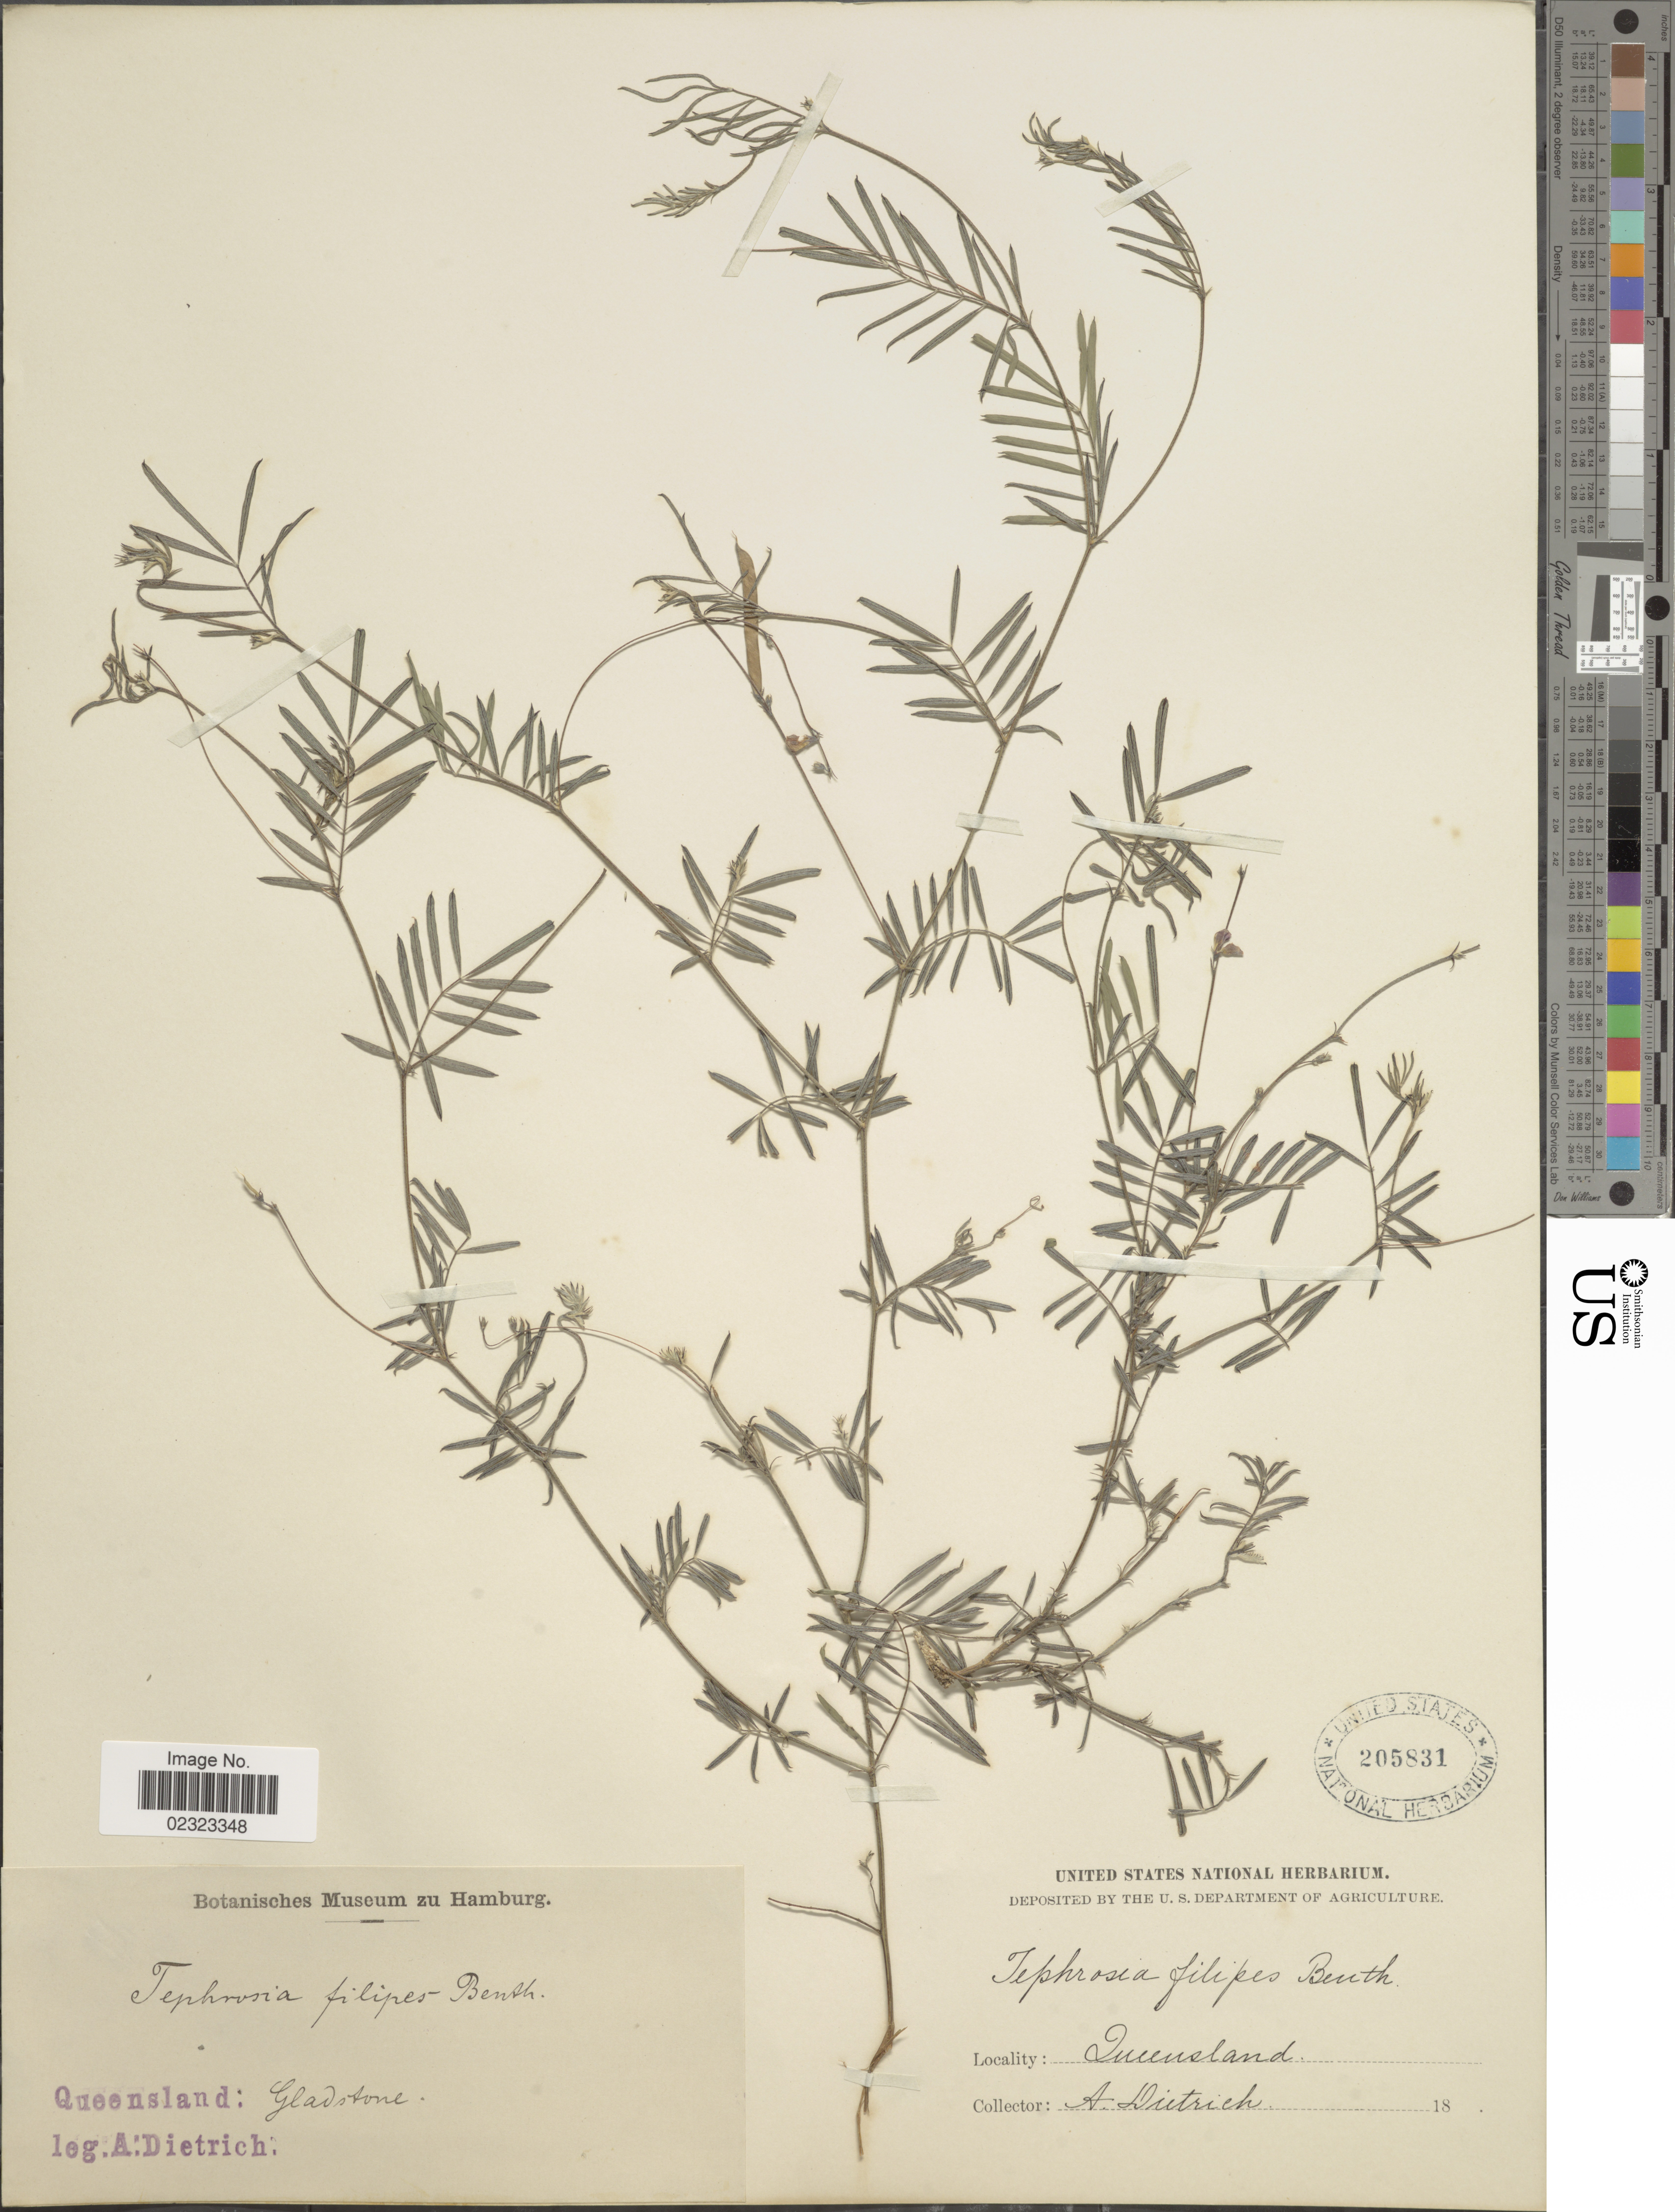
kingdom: Plantae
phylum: Tracheophyta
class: Magnoliopsida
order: Fabales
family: Fabaceae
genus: Tephrosia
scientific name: Tephrosia filipes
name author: Benth.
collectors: A. Dietrich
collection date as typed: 18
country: Australia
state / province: Queensland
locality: Gladstone.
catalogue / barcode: US 205831